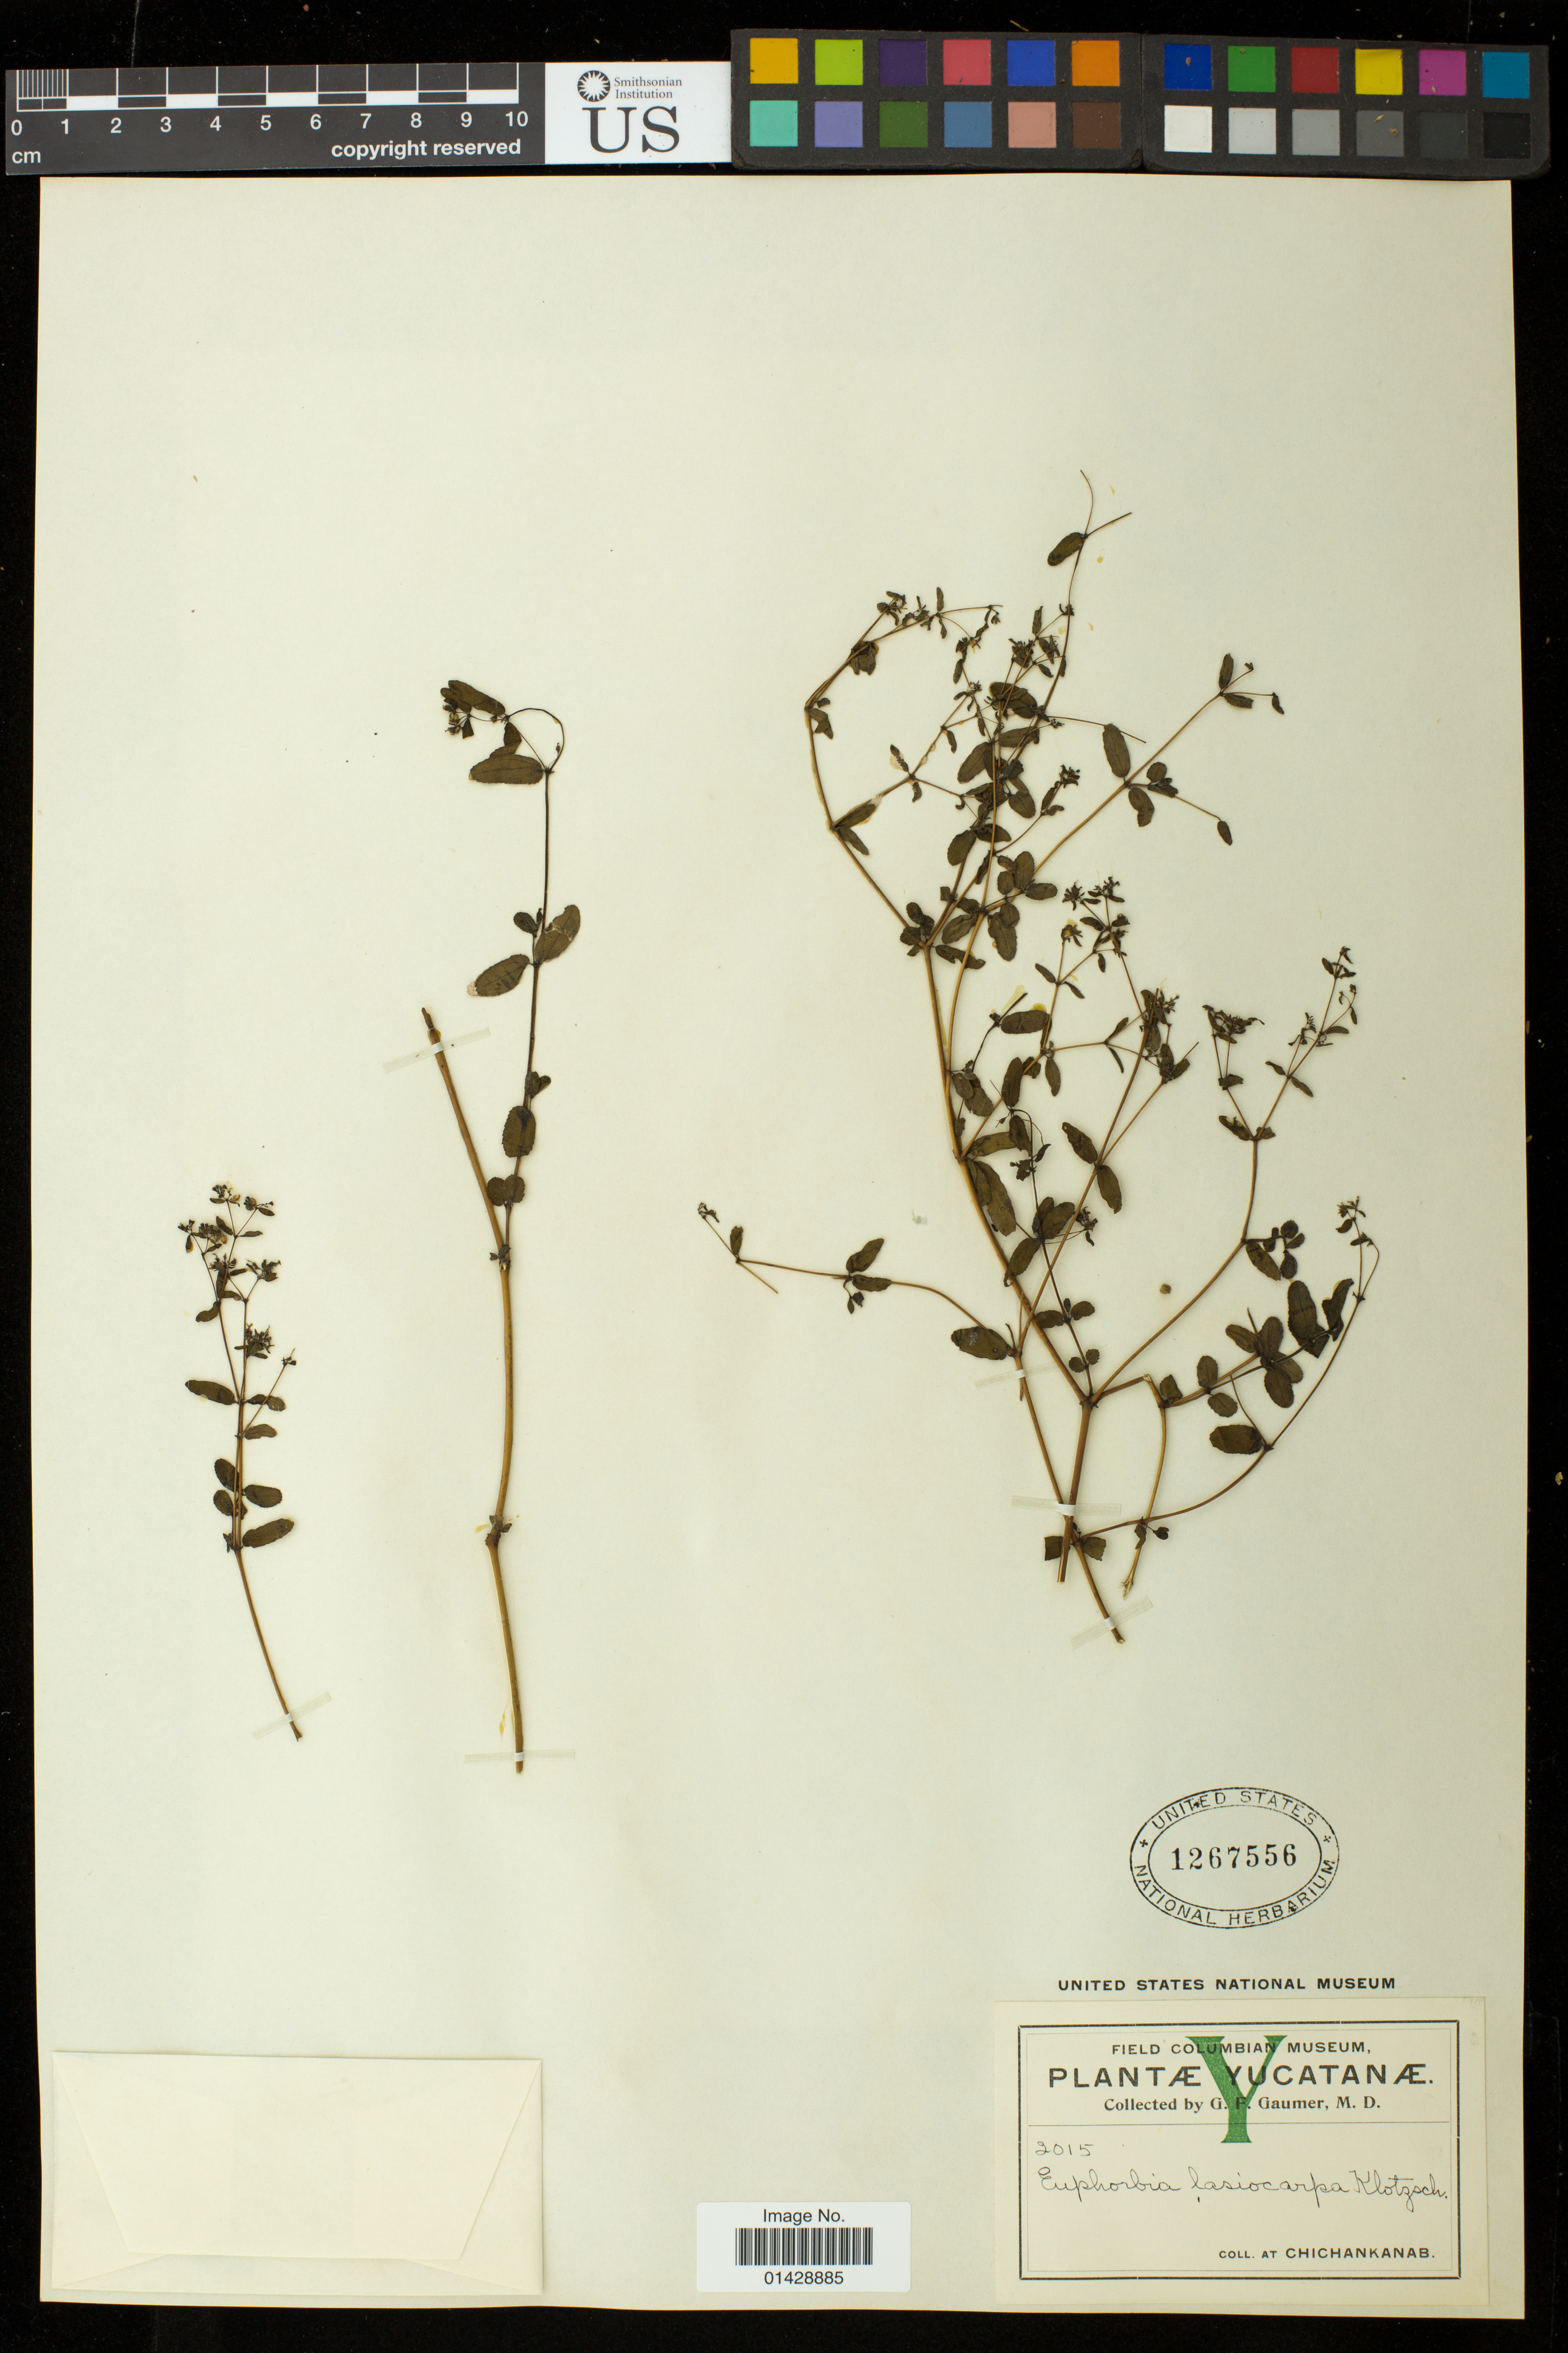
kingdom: Plantae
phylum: Tracheophyta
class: Magnoliopsida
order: Malpighiales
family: Euphorbiaceae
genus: Euphorbia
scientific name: Euphorbia lasiocarpa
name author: Klotzsch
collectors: G. F. Gaumer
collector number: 2015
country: Mexico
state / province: Yucatán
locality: Chichankanab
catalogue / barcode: US 1267556